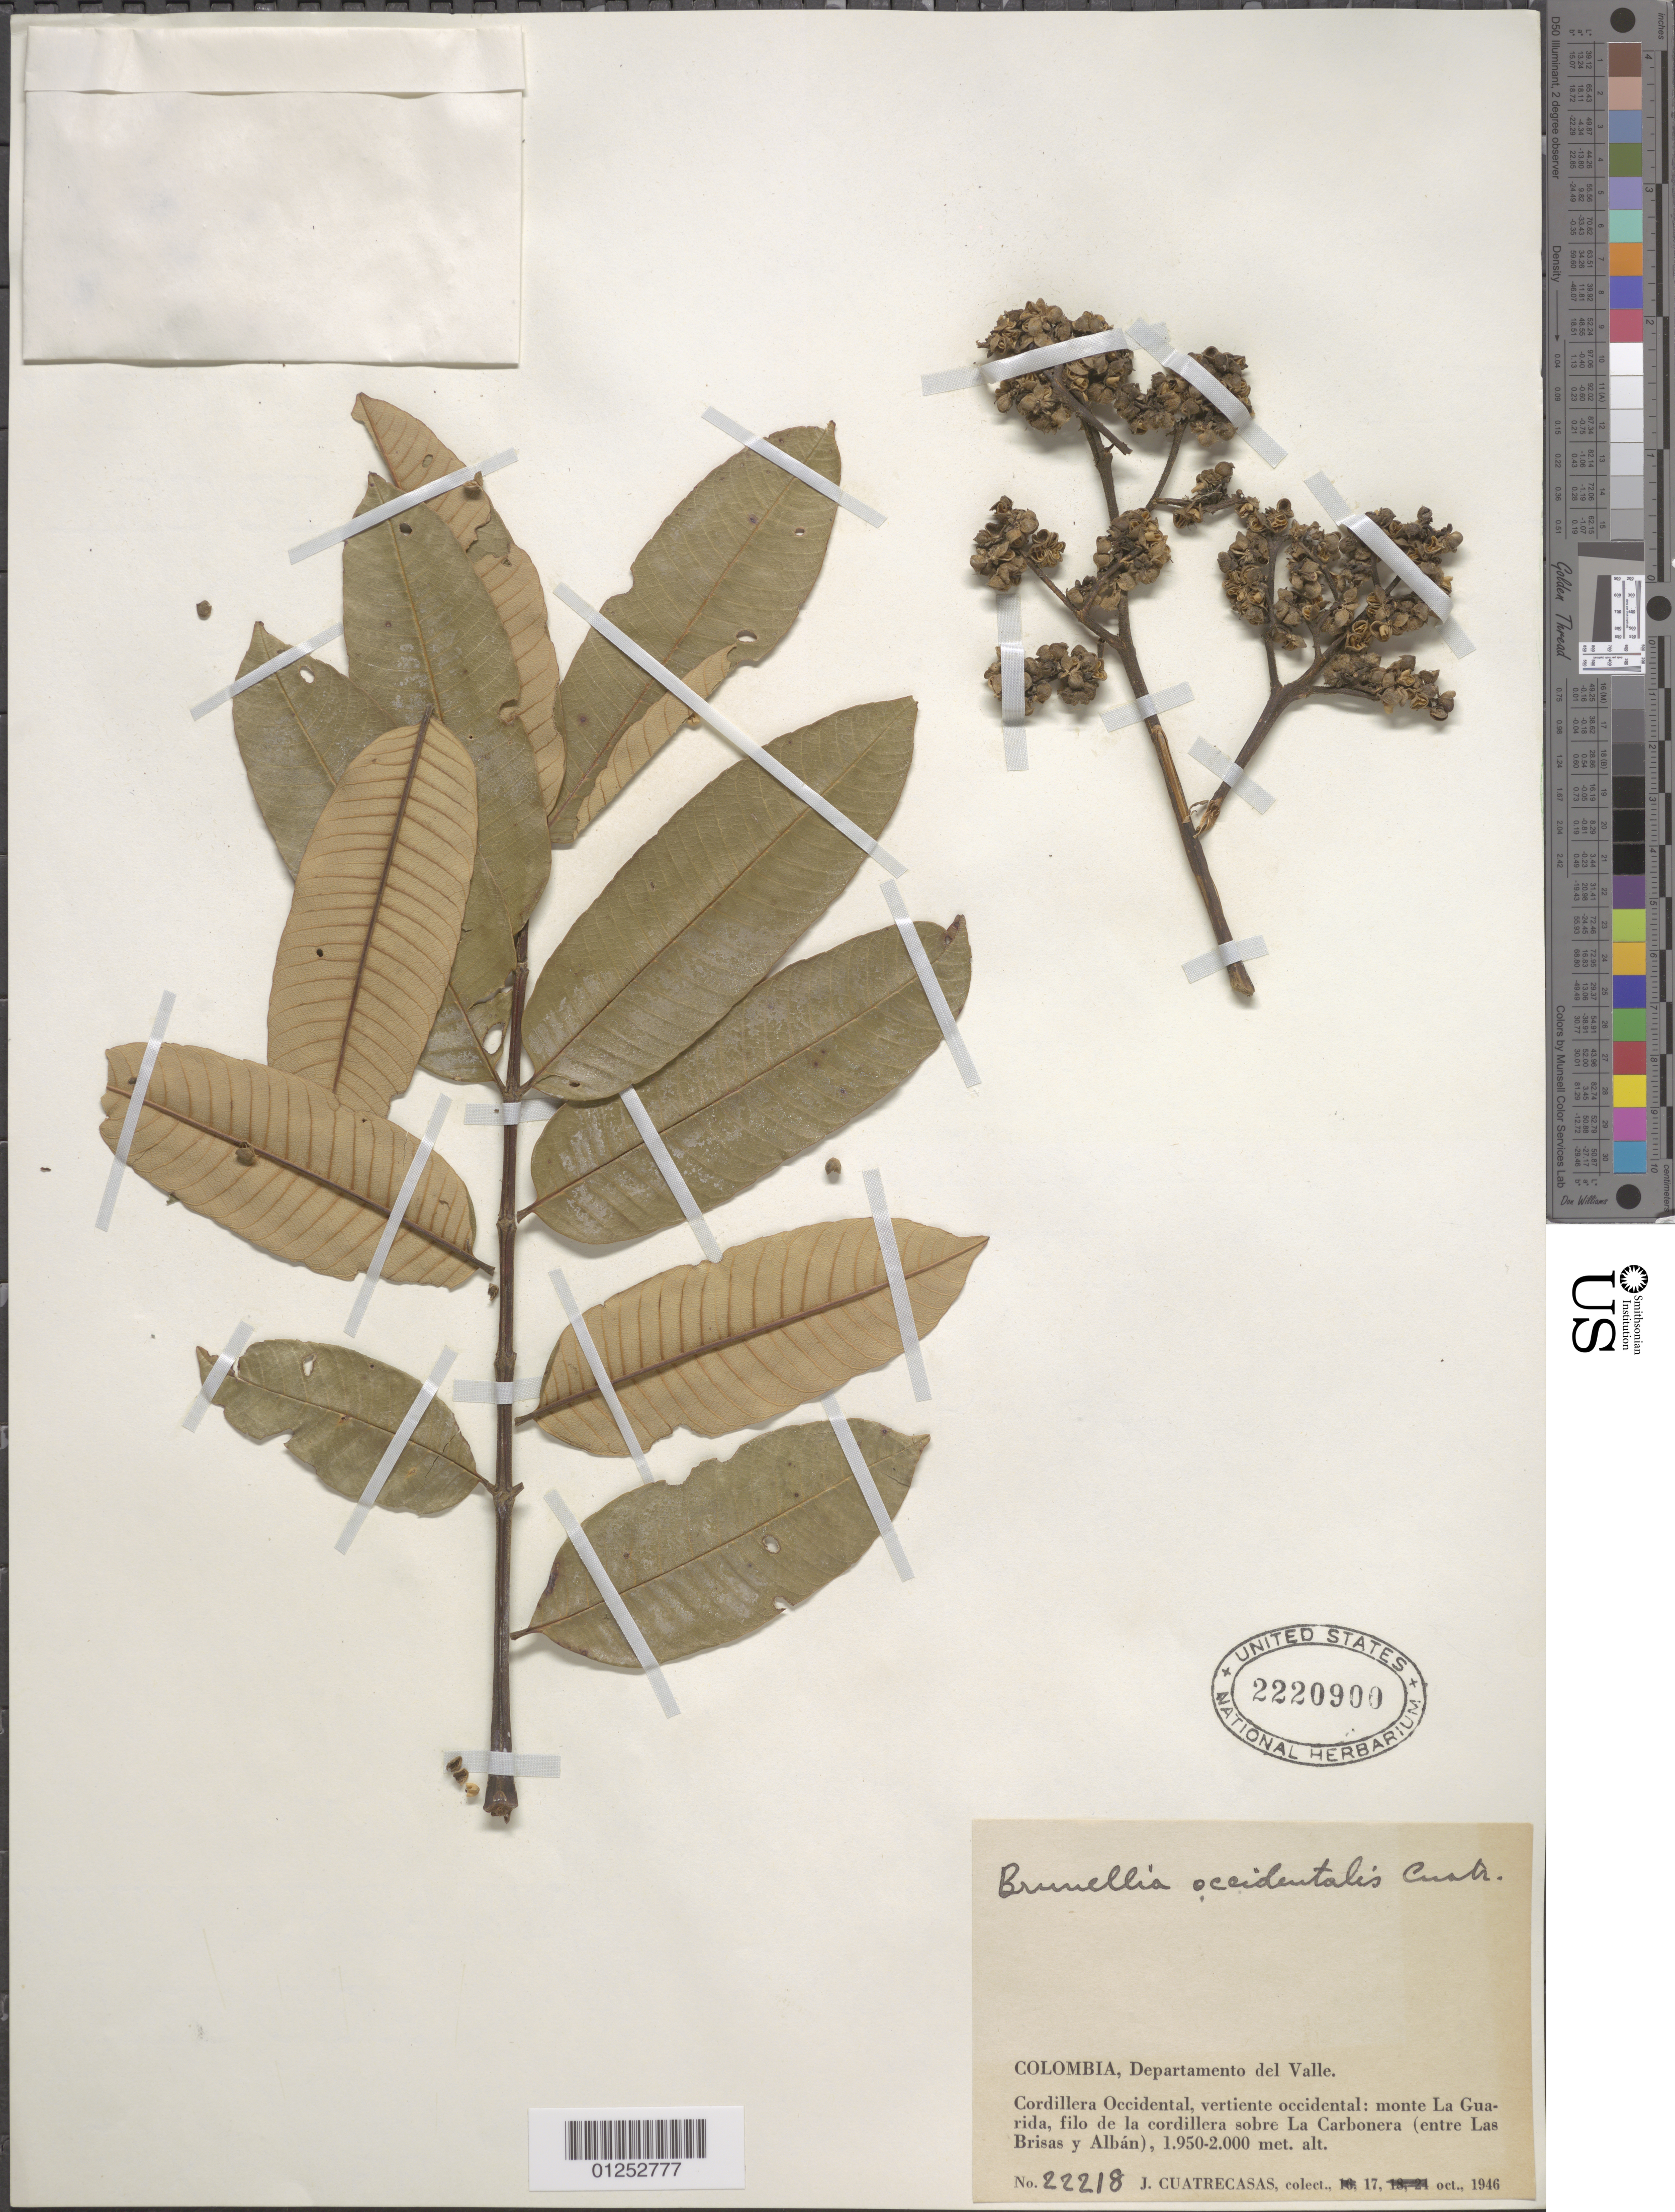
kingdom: Plantae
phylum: Tracheophyta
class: Magnoliopsida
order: Oxalidales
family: Brunelliaceae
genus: Brunellia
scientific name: Brunellia occidentalis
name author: Cuatrec.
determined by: Cuatrecasas, J.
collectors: J. Cuatrecasas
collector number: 22218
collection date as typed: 17 Oct 1946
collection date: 1946-10-17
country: Colombia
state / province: Valle del Cauca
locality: Cordillera Occidental, vertiente occidental: monte La Guarida, filo de la cordillera sobre La Carbonera (entre Las Brisas y Albán).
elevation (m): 1950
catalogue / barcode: US 2220900